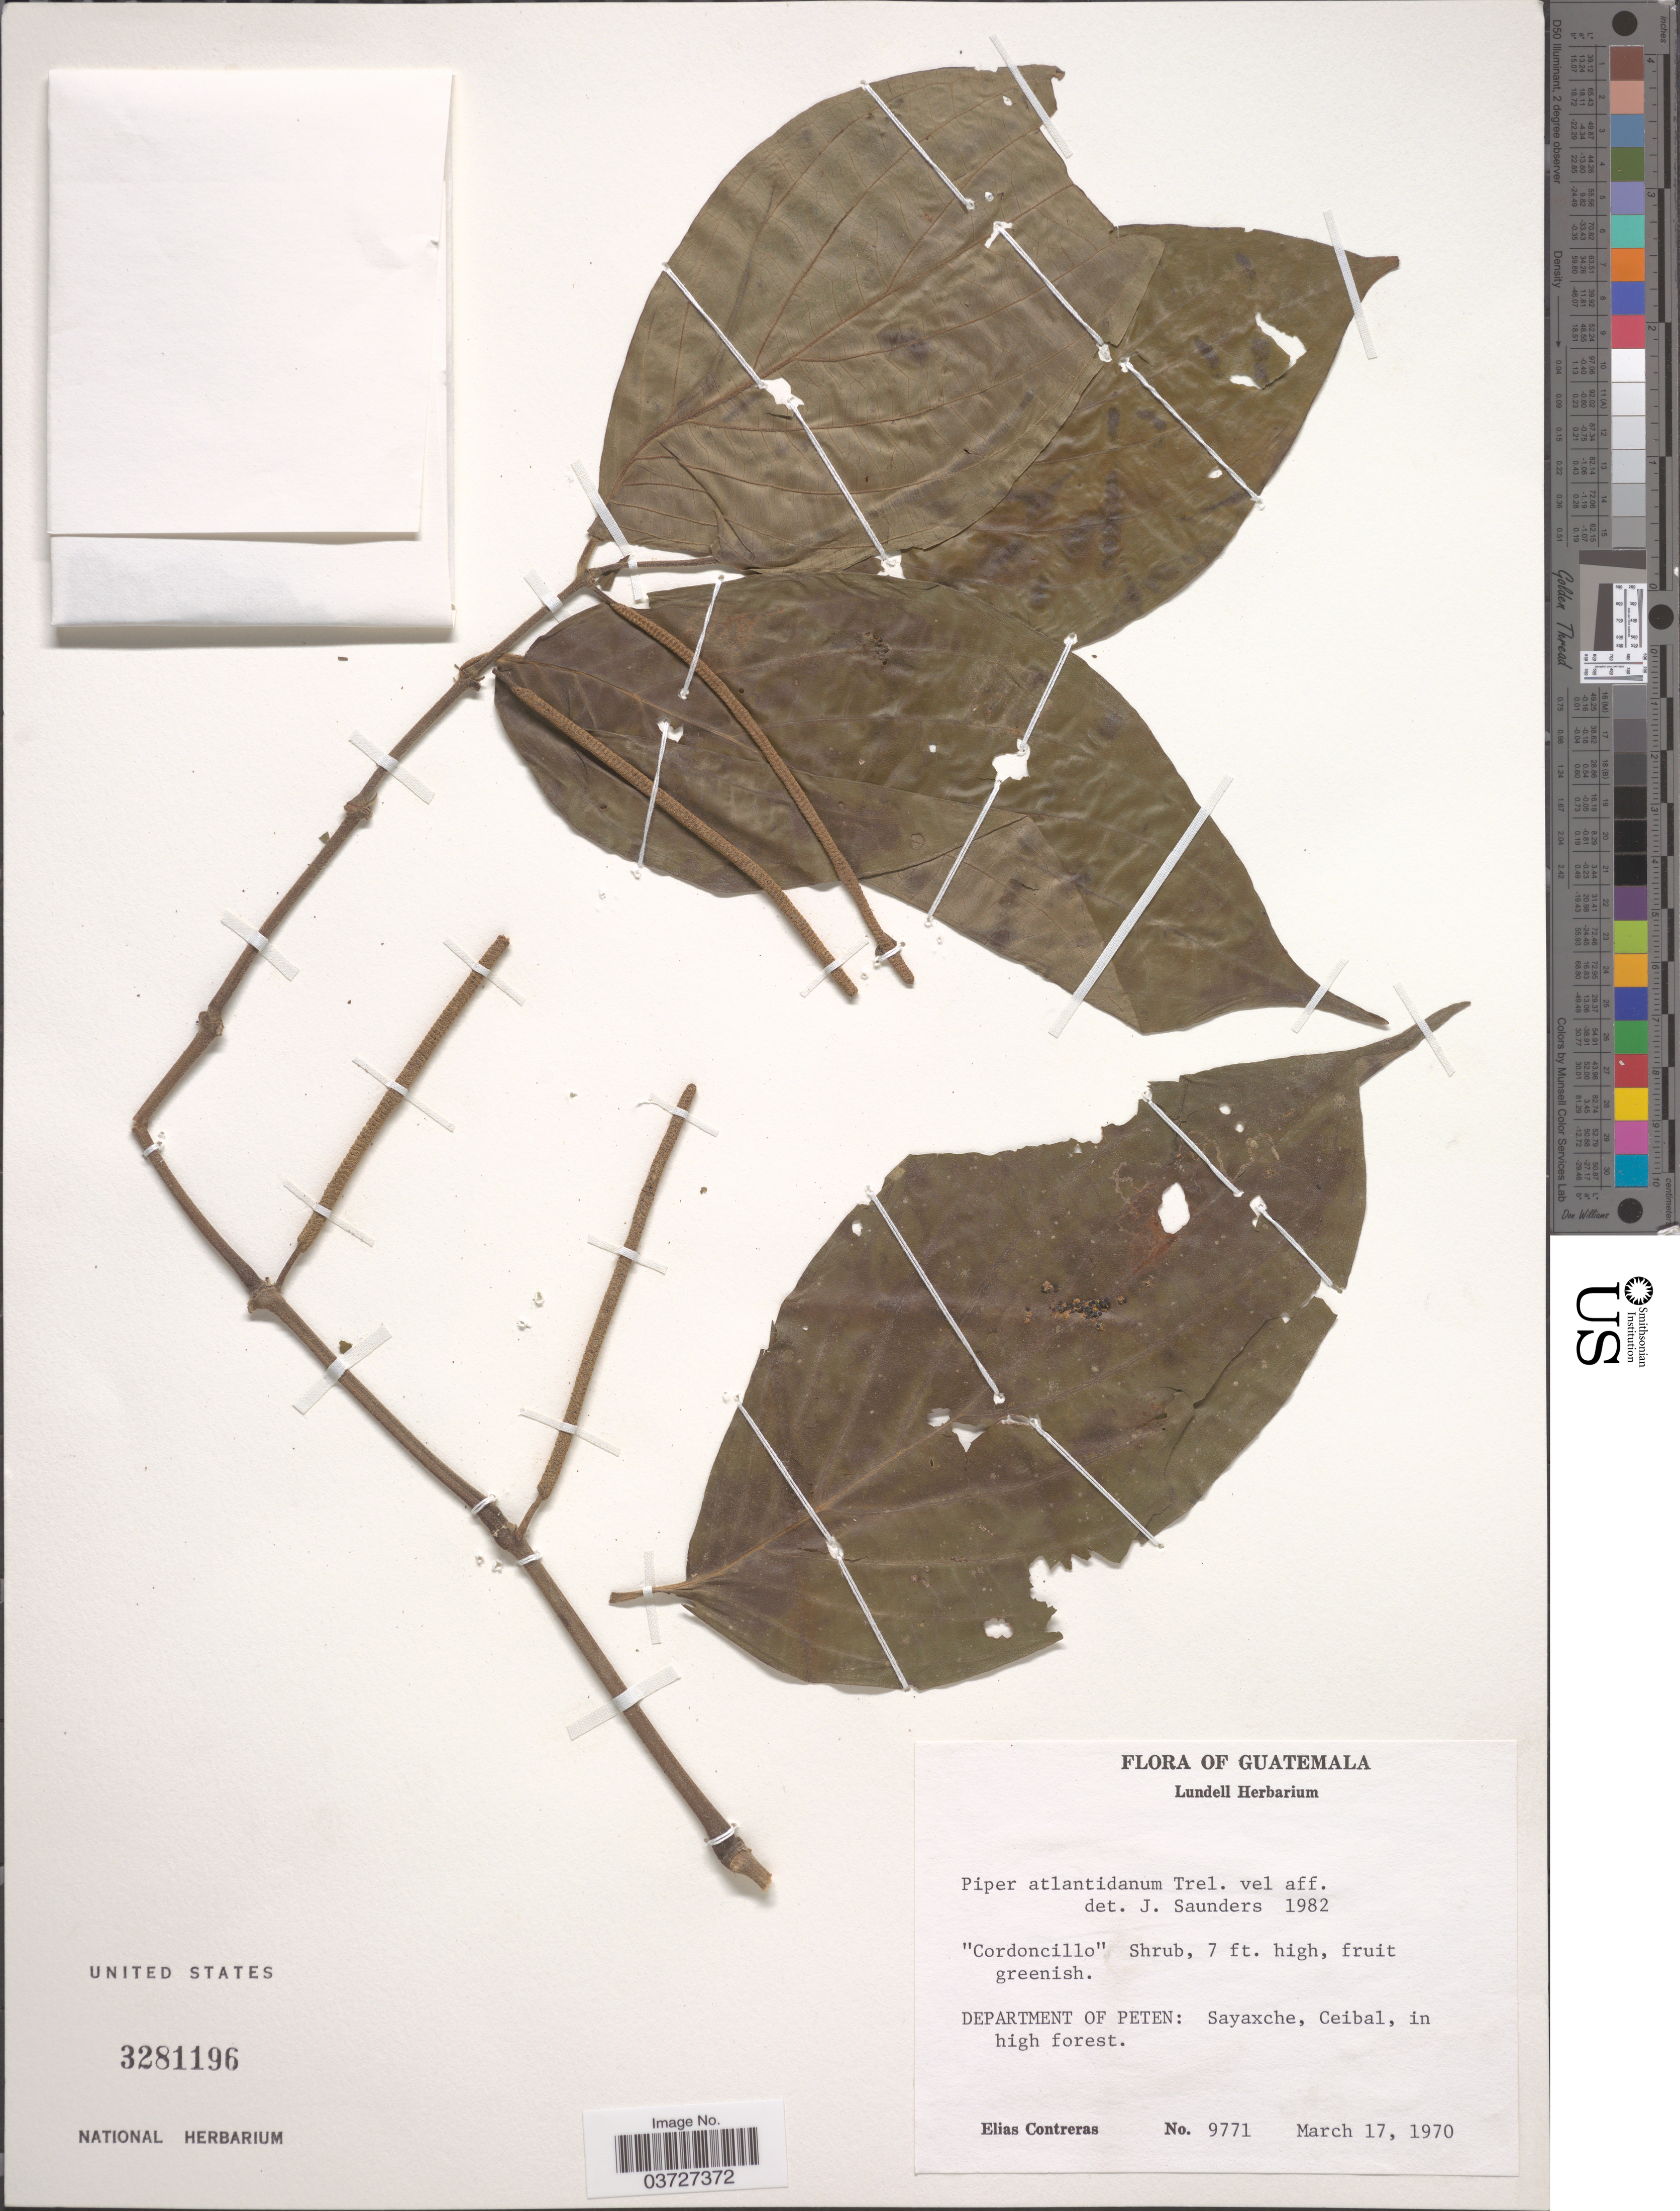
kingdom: Plantae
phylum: Tracheophyta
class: Magnoliopsida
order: Piperales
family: Piperaceae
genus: Piper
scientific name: Piper atlantidanum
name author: Trel.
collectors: E. Contreras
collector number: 9771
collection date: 1970-03-17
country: Guatemala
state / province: El Peten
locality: Department of Peten: Sayaxche, Ceibal, in high forest.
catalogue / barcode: US 3281196